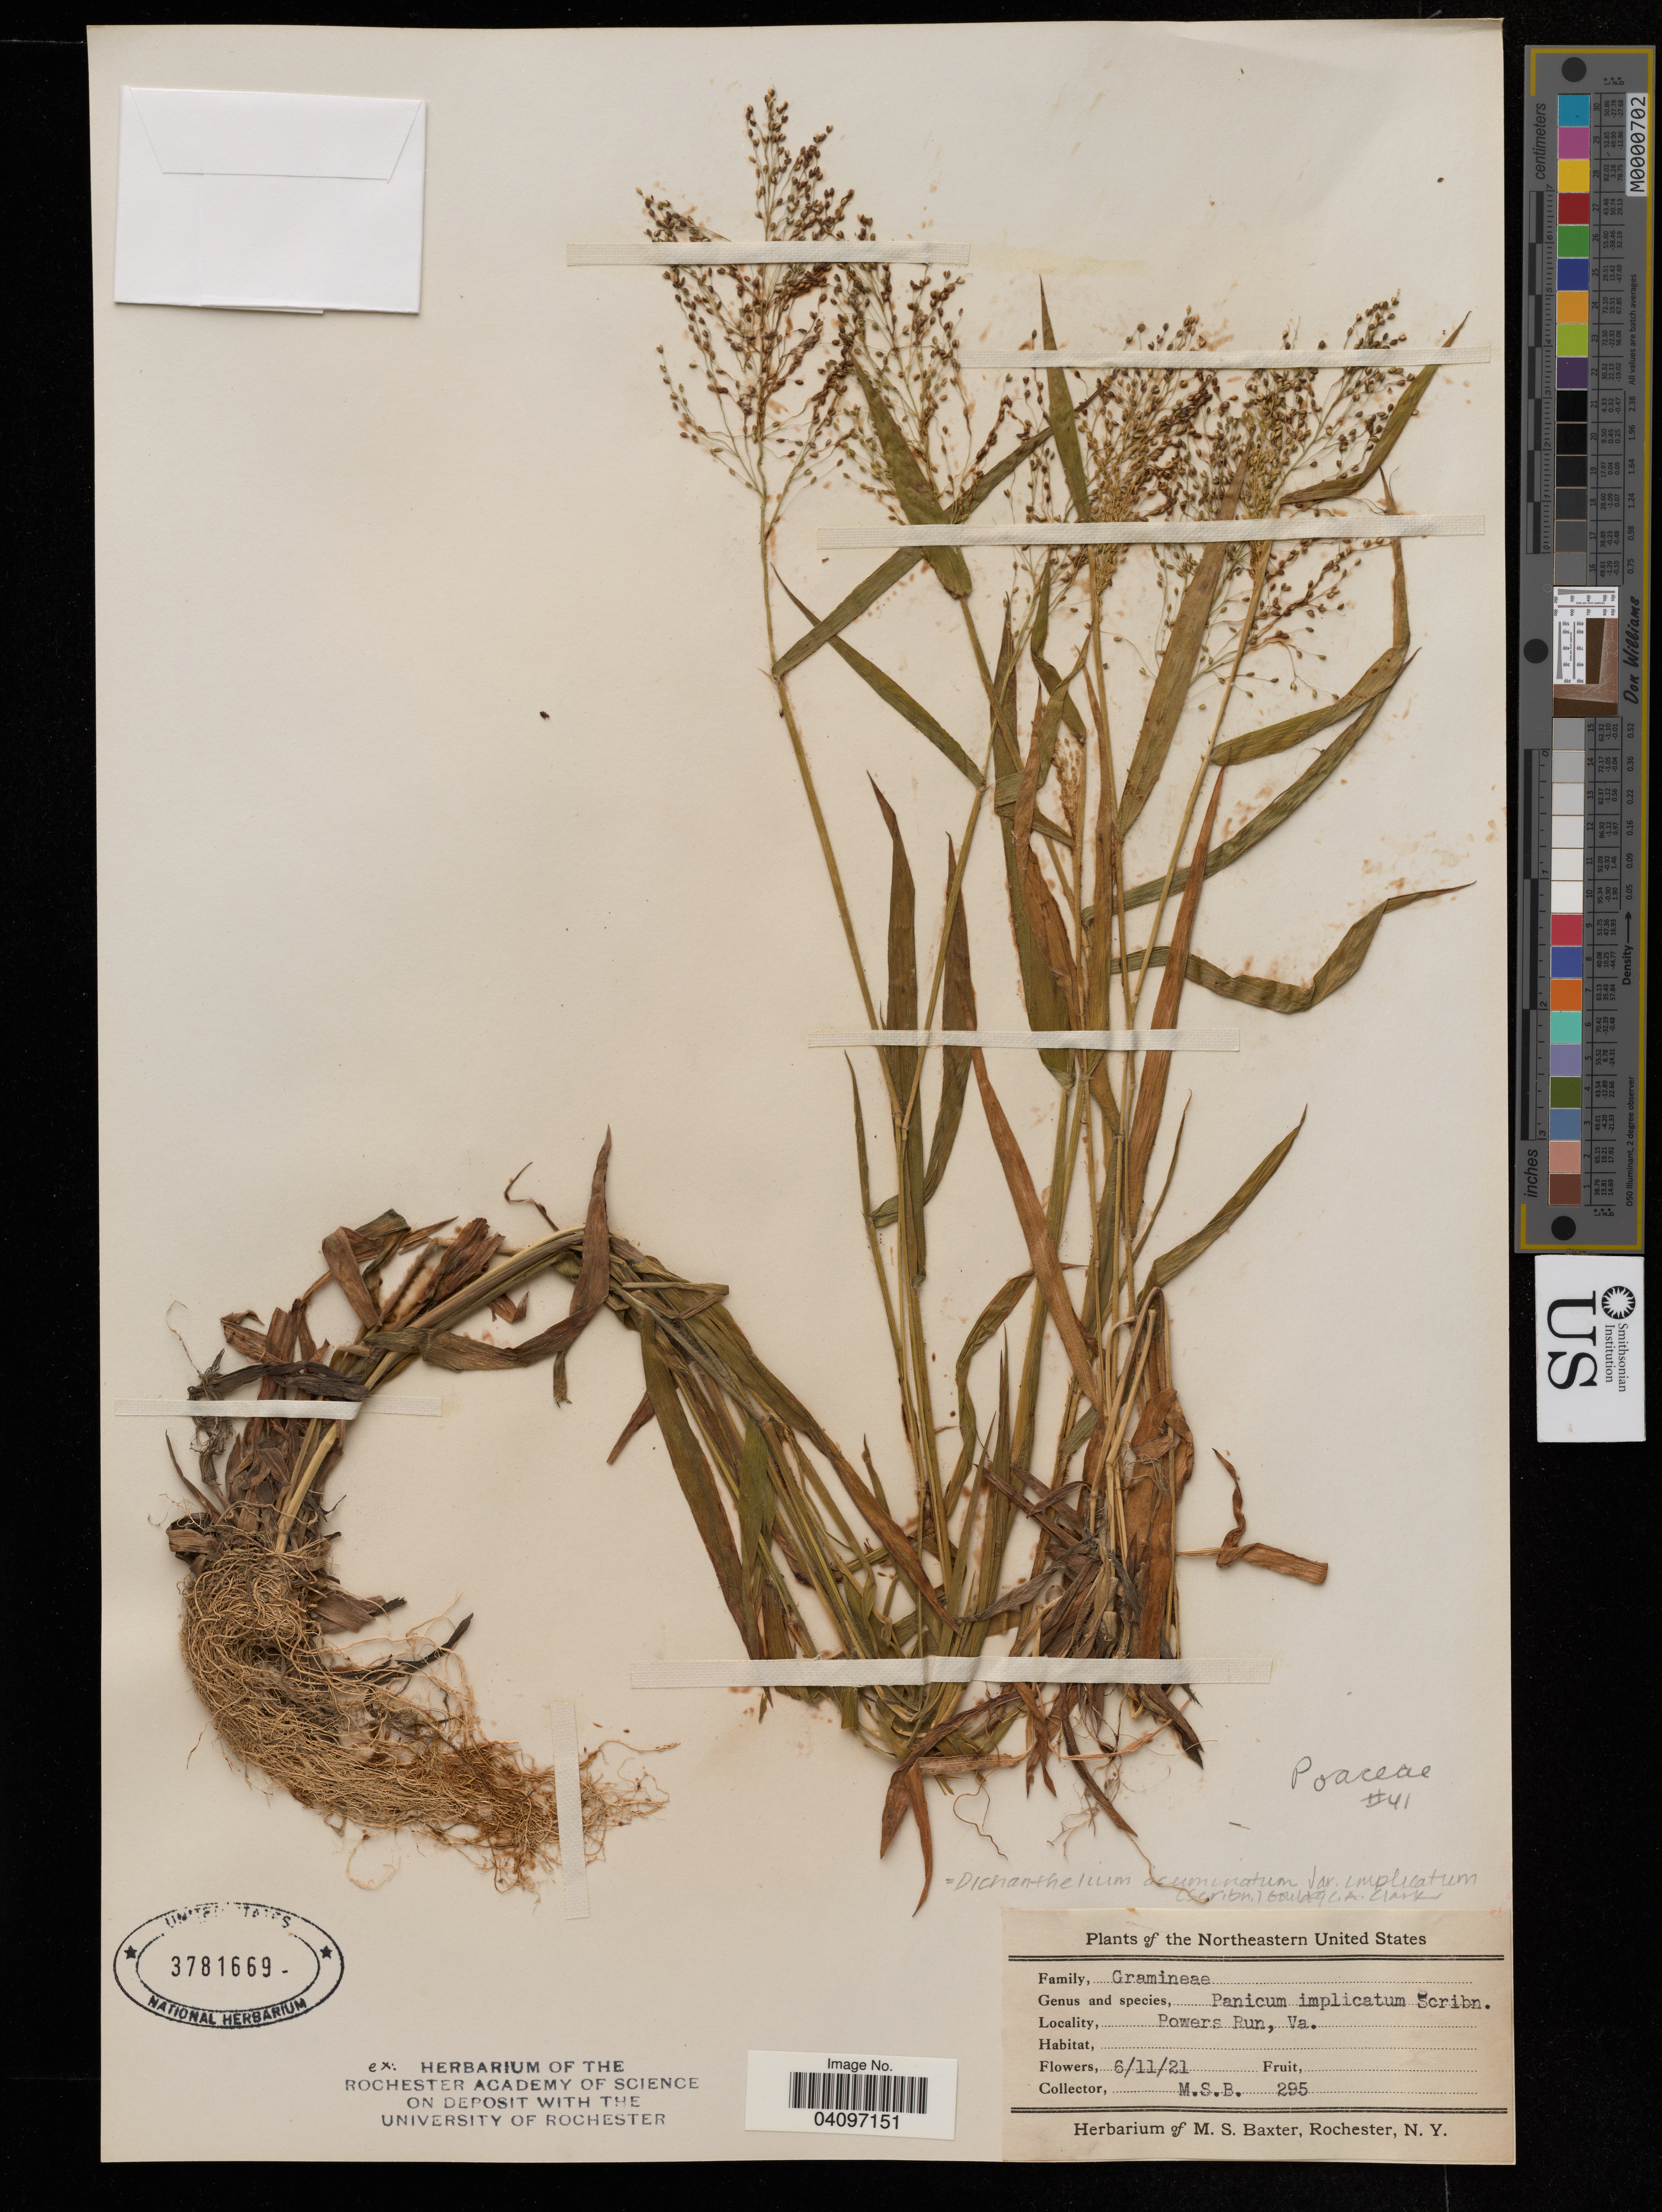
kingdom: Plantae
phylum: Tracheophyta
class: Liliopsida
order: Poales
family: Poaceae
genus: Panicum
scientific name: Panicum implicatum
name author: Scribn. in Britton & A. Br.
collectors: M. Baxter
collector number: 295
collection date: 1921-11-06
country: United States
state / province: Virginia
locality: Powers Run.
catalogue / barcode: US 3781669